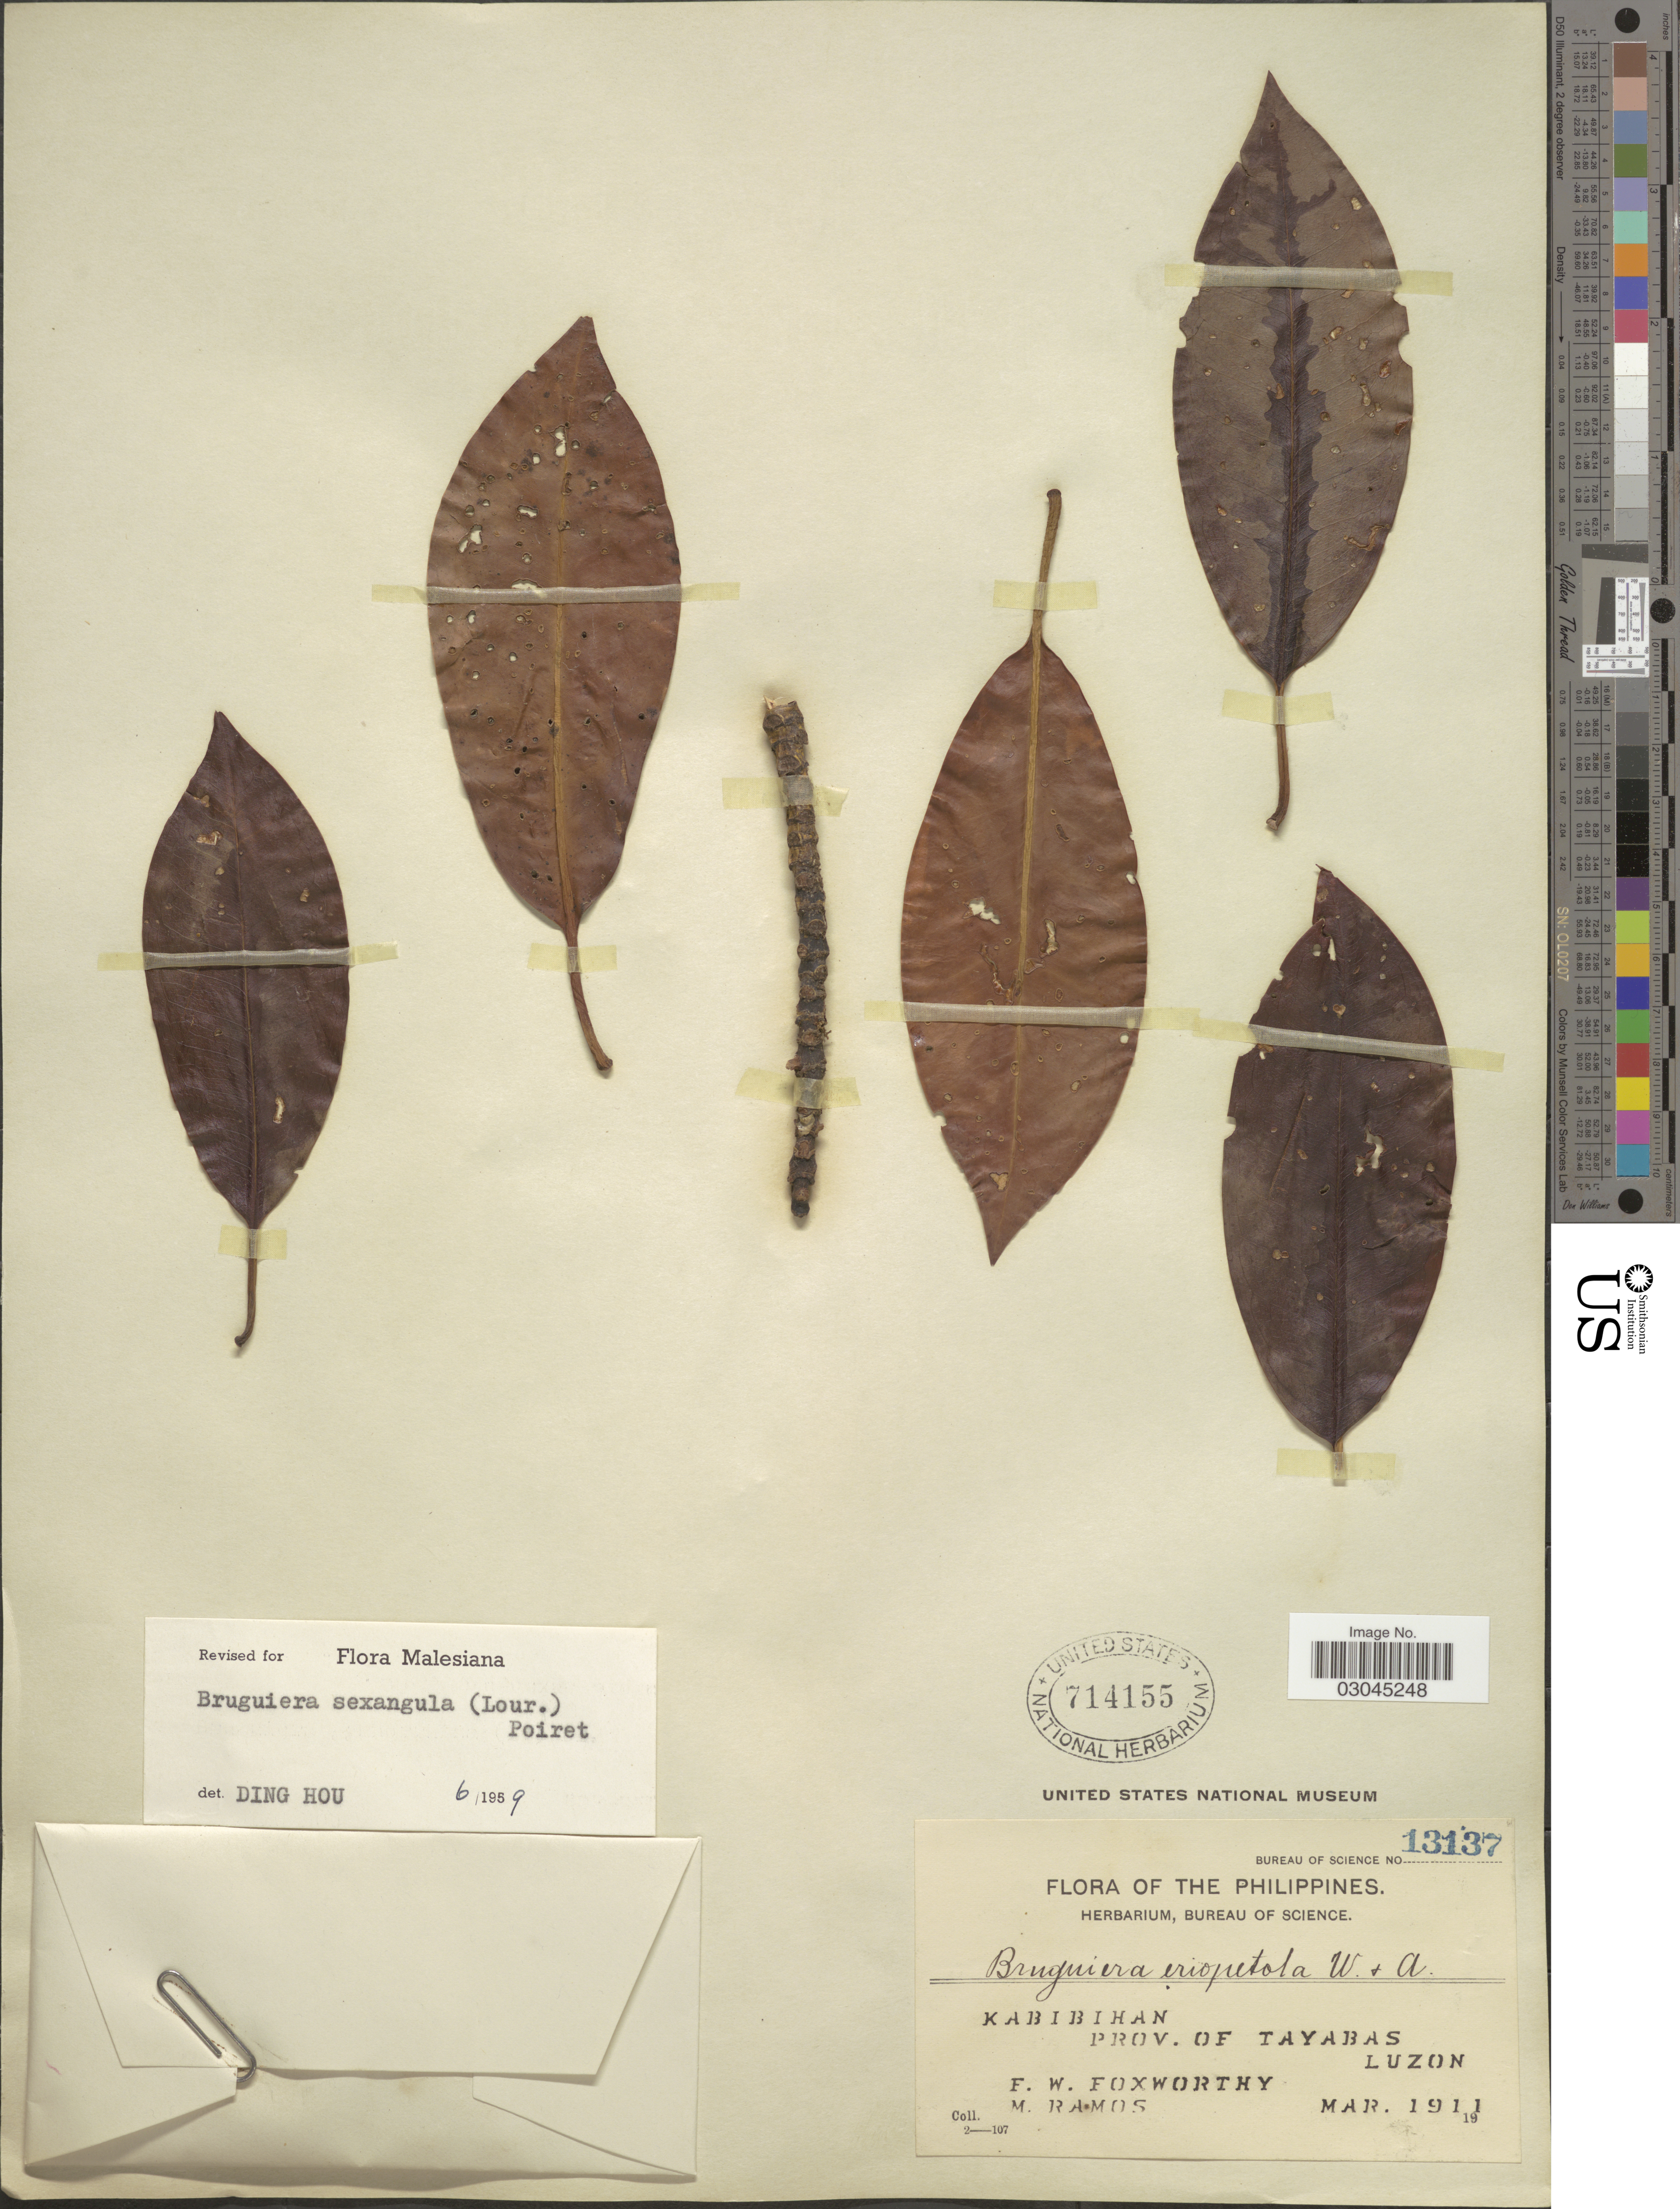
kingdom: Plantae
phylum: Tracheophyta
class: Magnoliopsida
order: Malpighiales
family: Rhizophoraceae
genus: Bruguiera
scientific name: Bruguiera sexangula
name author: (Lour.) Poir.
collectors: F. W. Foxworthy & M. Ramos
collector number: Bureau of Science 13137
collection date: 1911-03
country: Philippines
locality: Kabibihan. Prov. of Tayabas. Luzon.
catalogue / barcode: US 714155